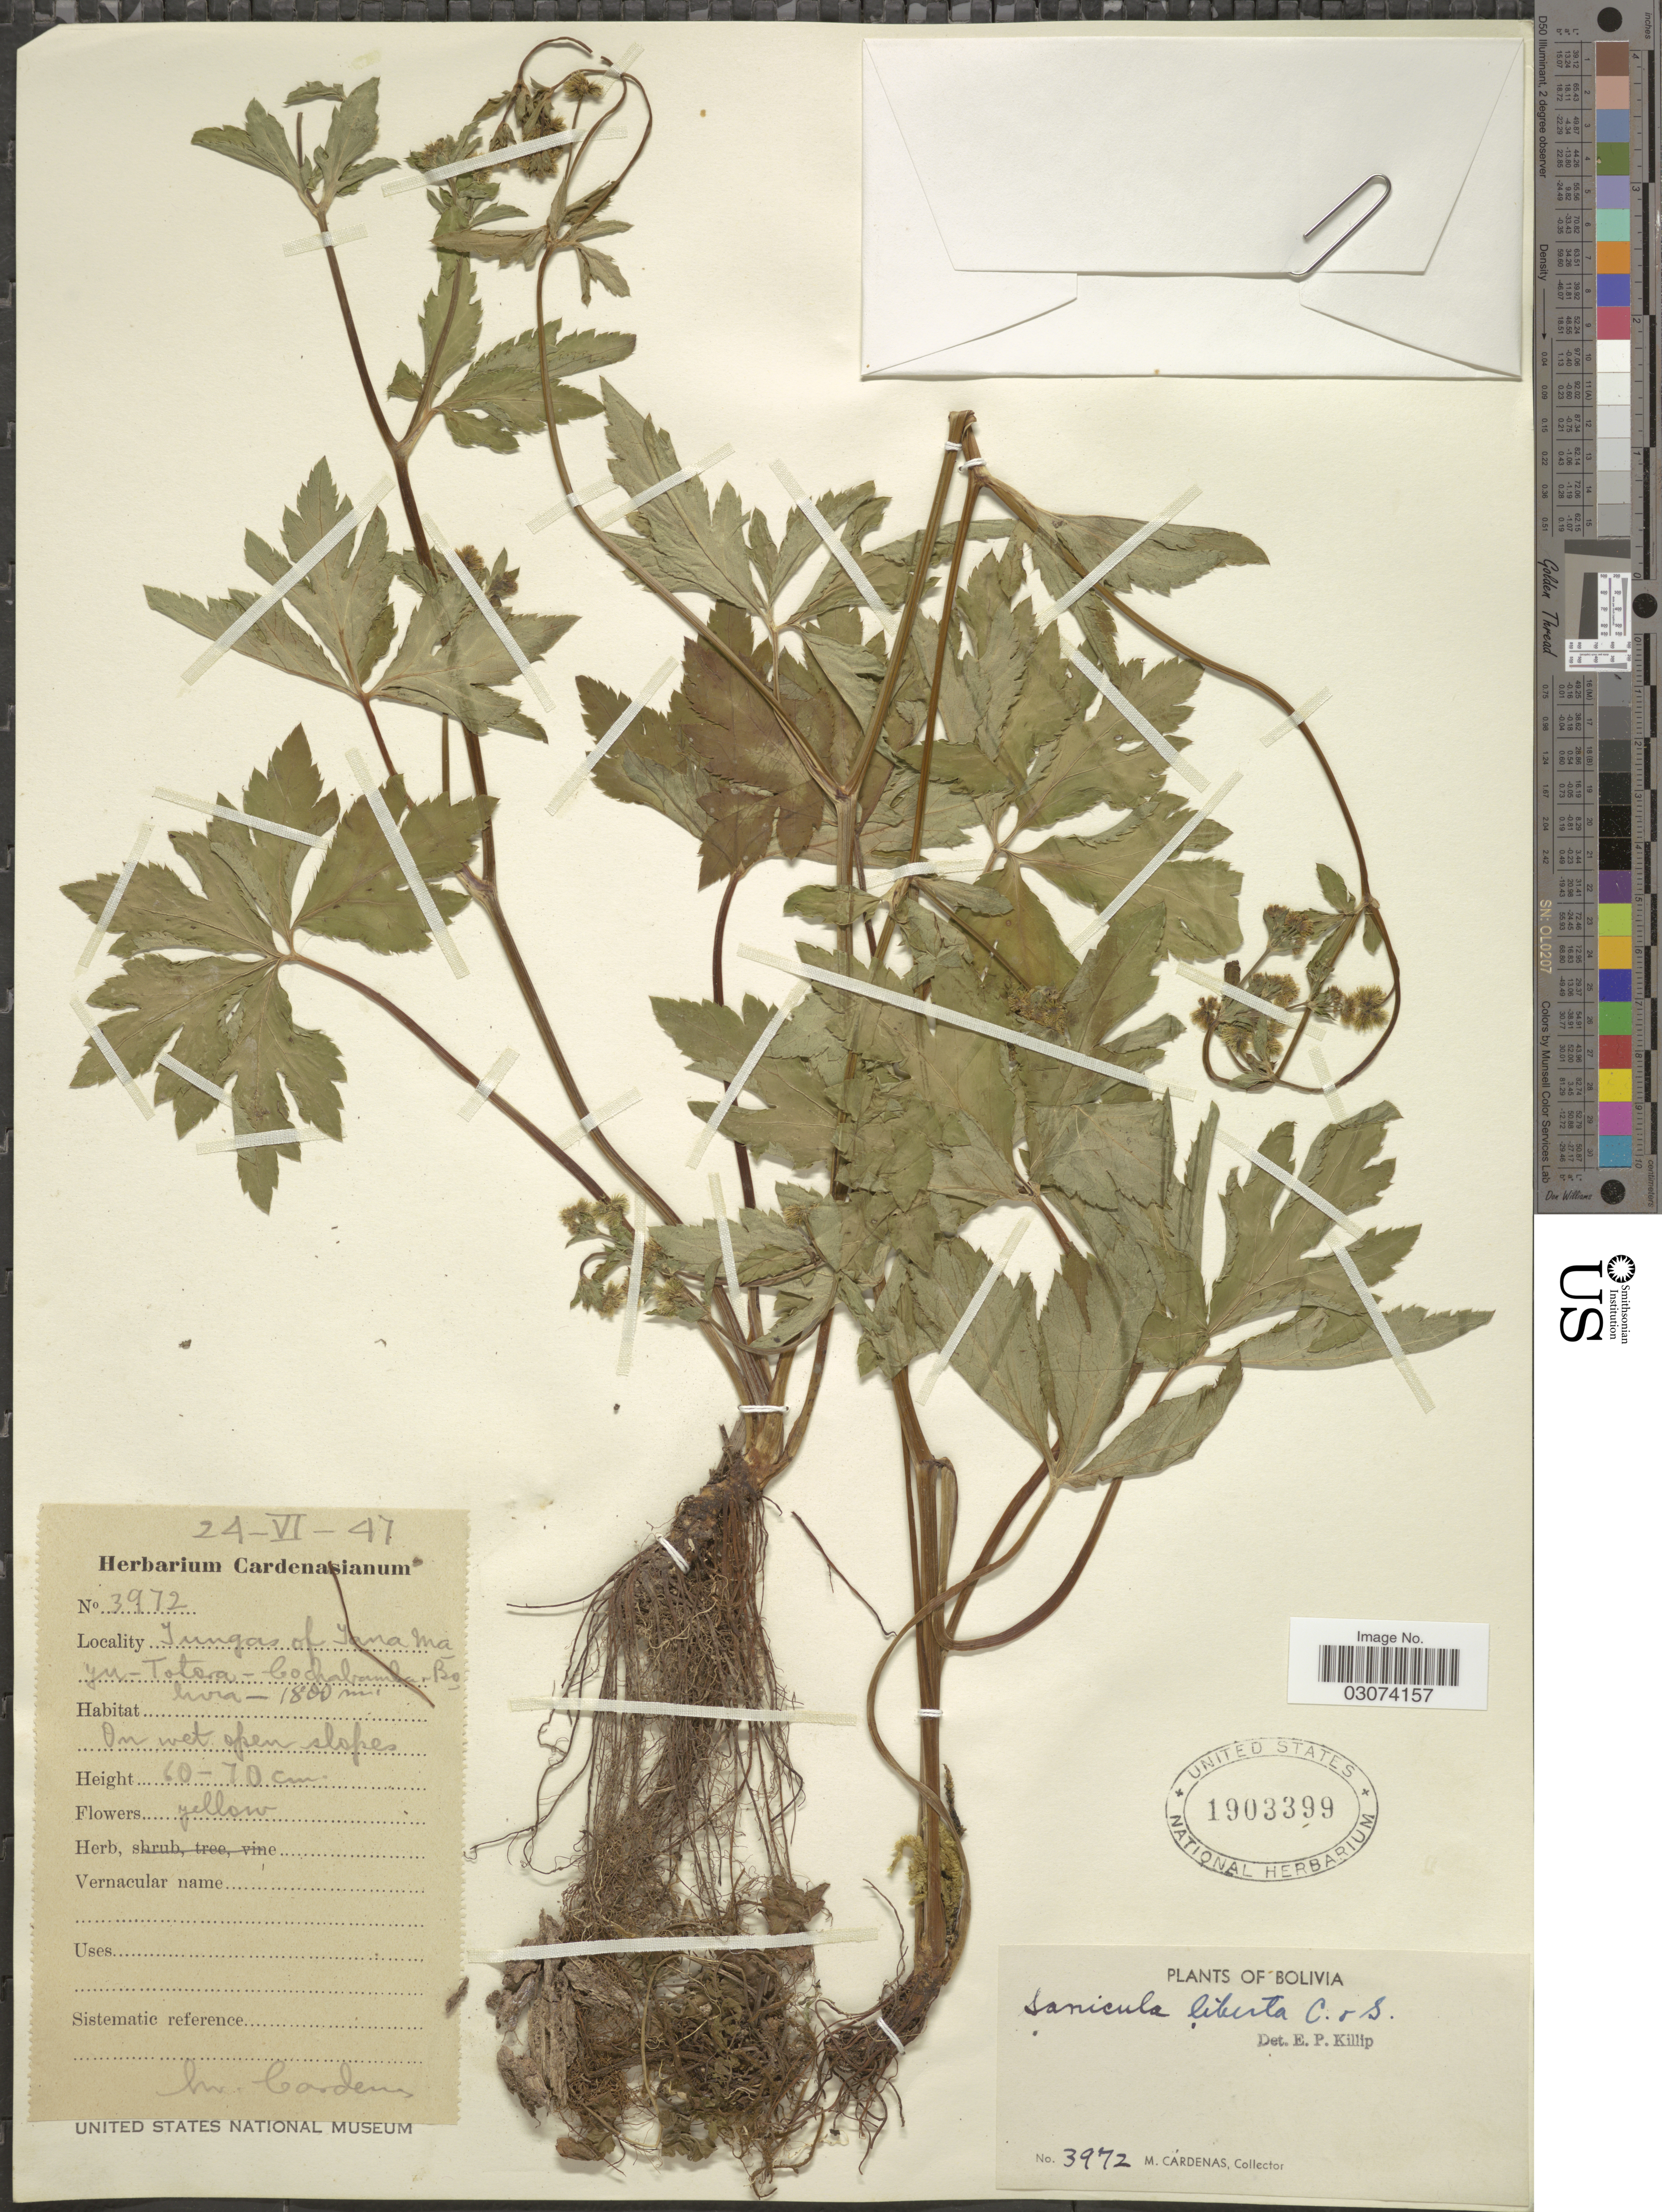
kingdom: Plantae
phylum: Tracheophyta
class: Magnoliopsida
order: Apiales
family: Apiaceae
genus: Sanicula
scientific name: Sanicula liberta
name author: Cham. & Schltdl.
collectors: M. Cárdenas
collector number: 3972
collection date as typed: Transcribed d/m/y: 24/6/47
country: Bolivia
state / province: Cochabamba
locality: Tungas of Tana Mayu - Totora.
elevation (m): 1800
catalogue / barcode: US 1903399